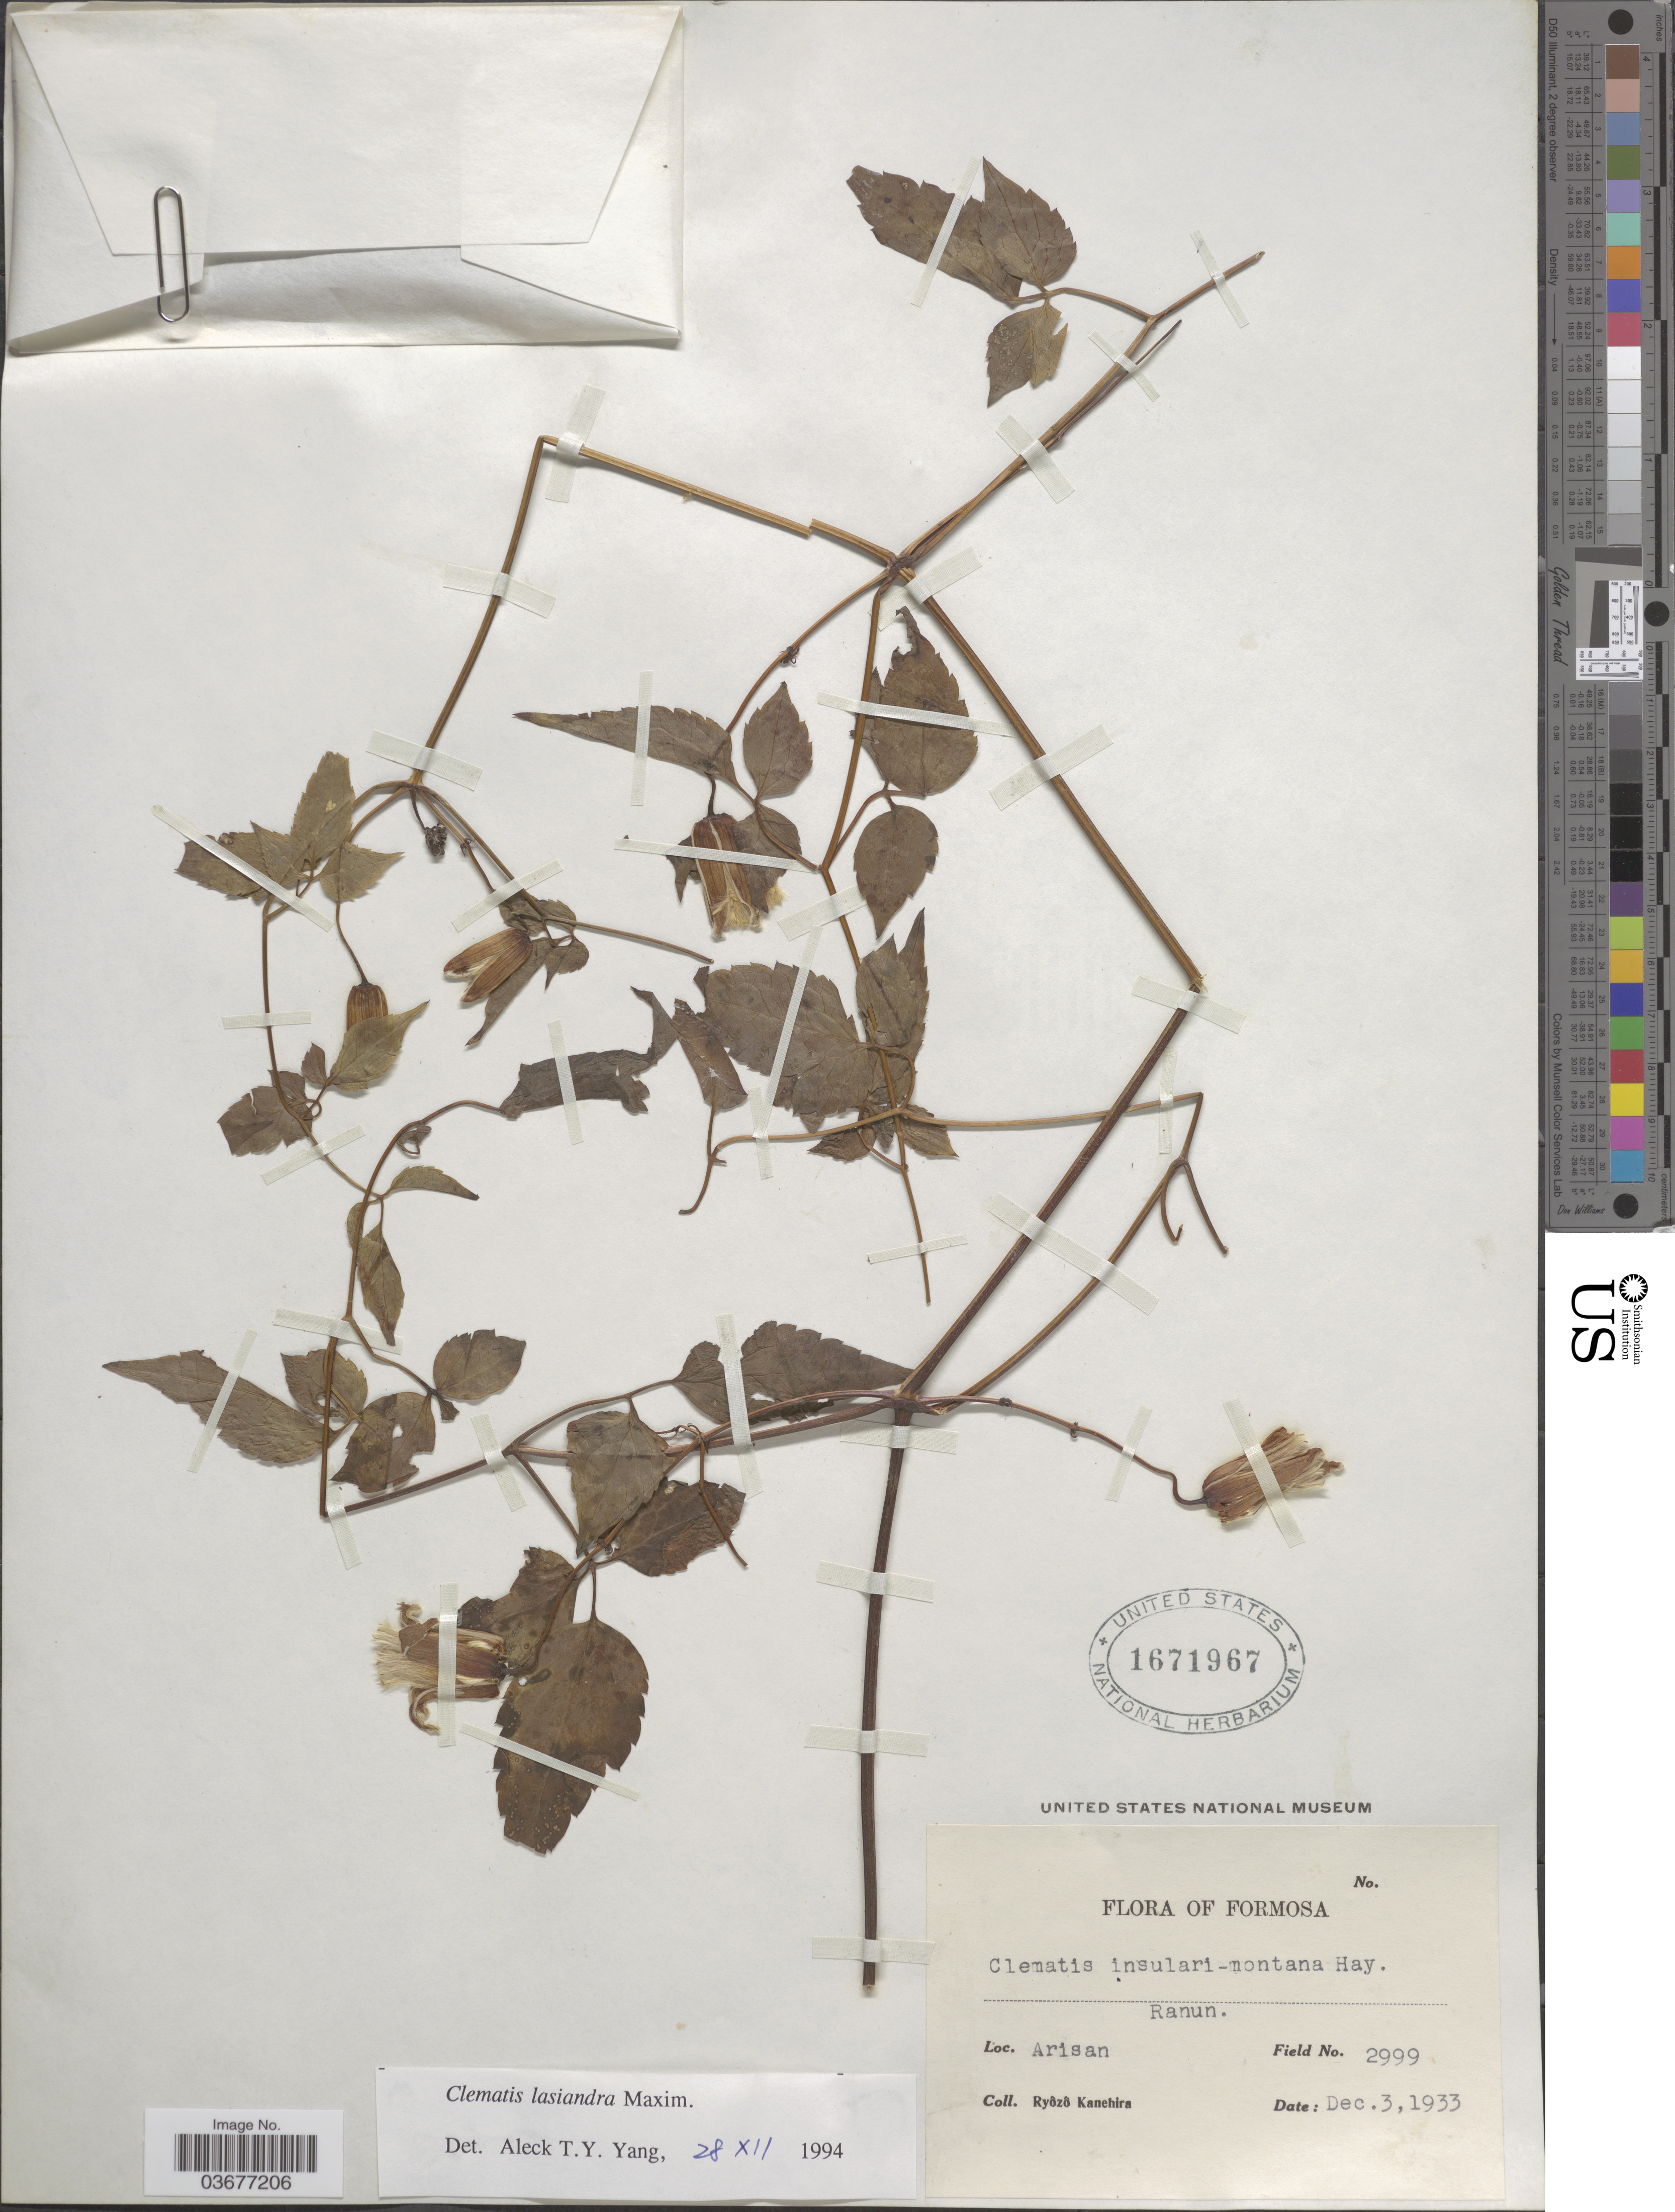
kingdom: Plantae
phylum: Tracheophyta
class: Magnoliopsida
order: Ranunculales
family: Ranunculaceae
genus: Clematis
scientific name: Clematis lasiandra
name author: Maxim.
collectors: R. Kanehira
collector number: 2999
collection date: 1933-12-03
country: Taiwan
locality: Formosa. Arisan.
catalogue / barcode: US 1671967